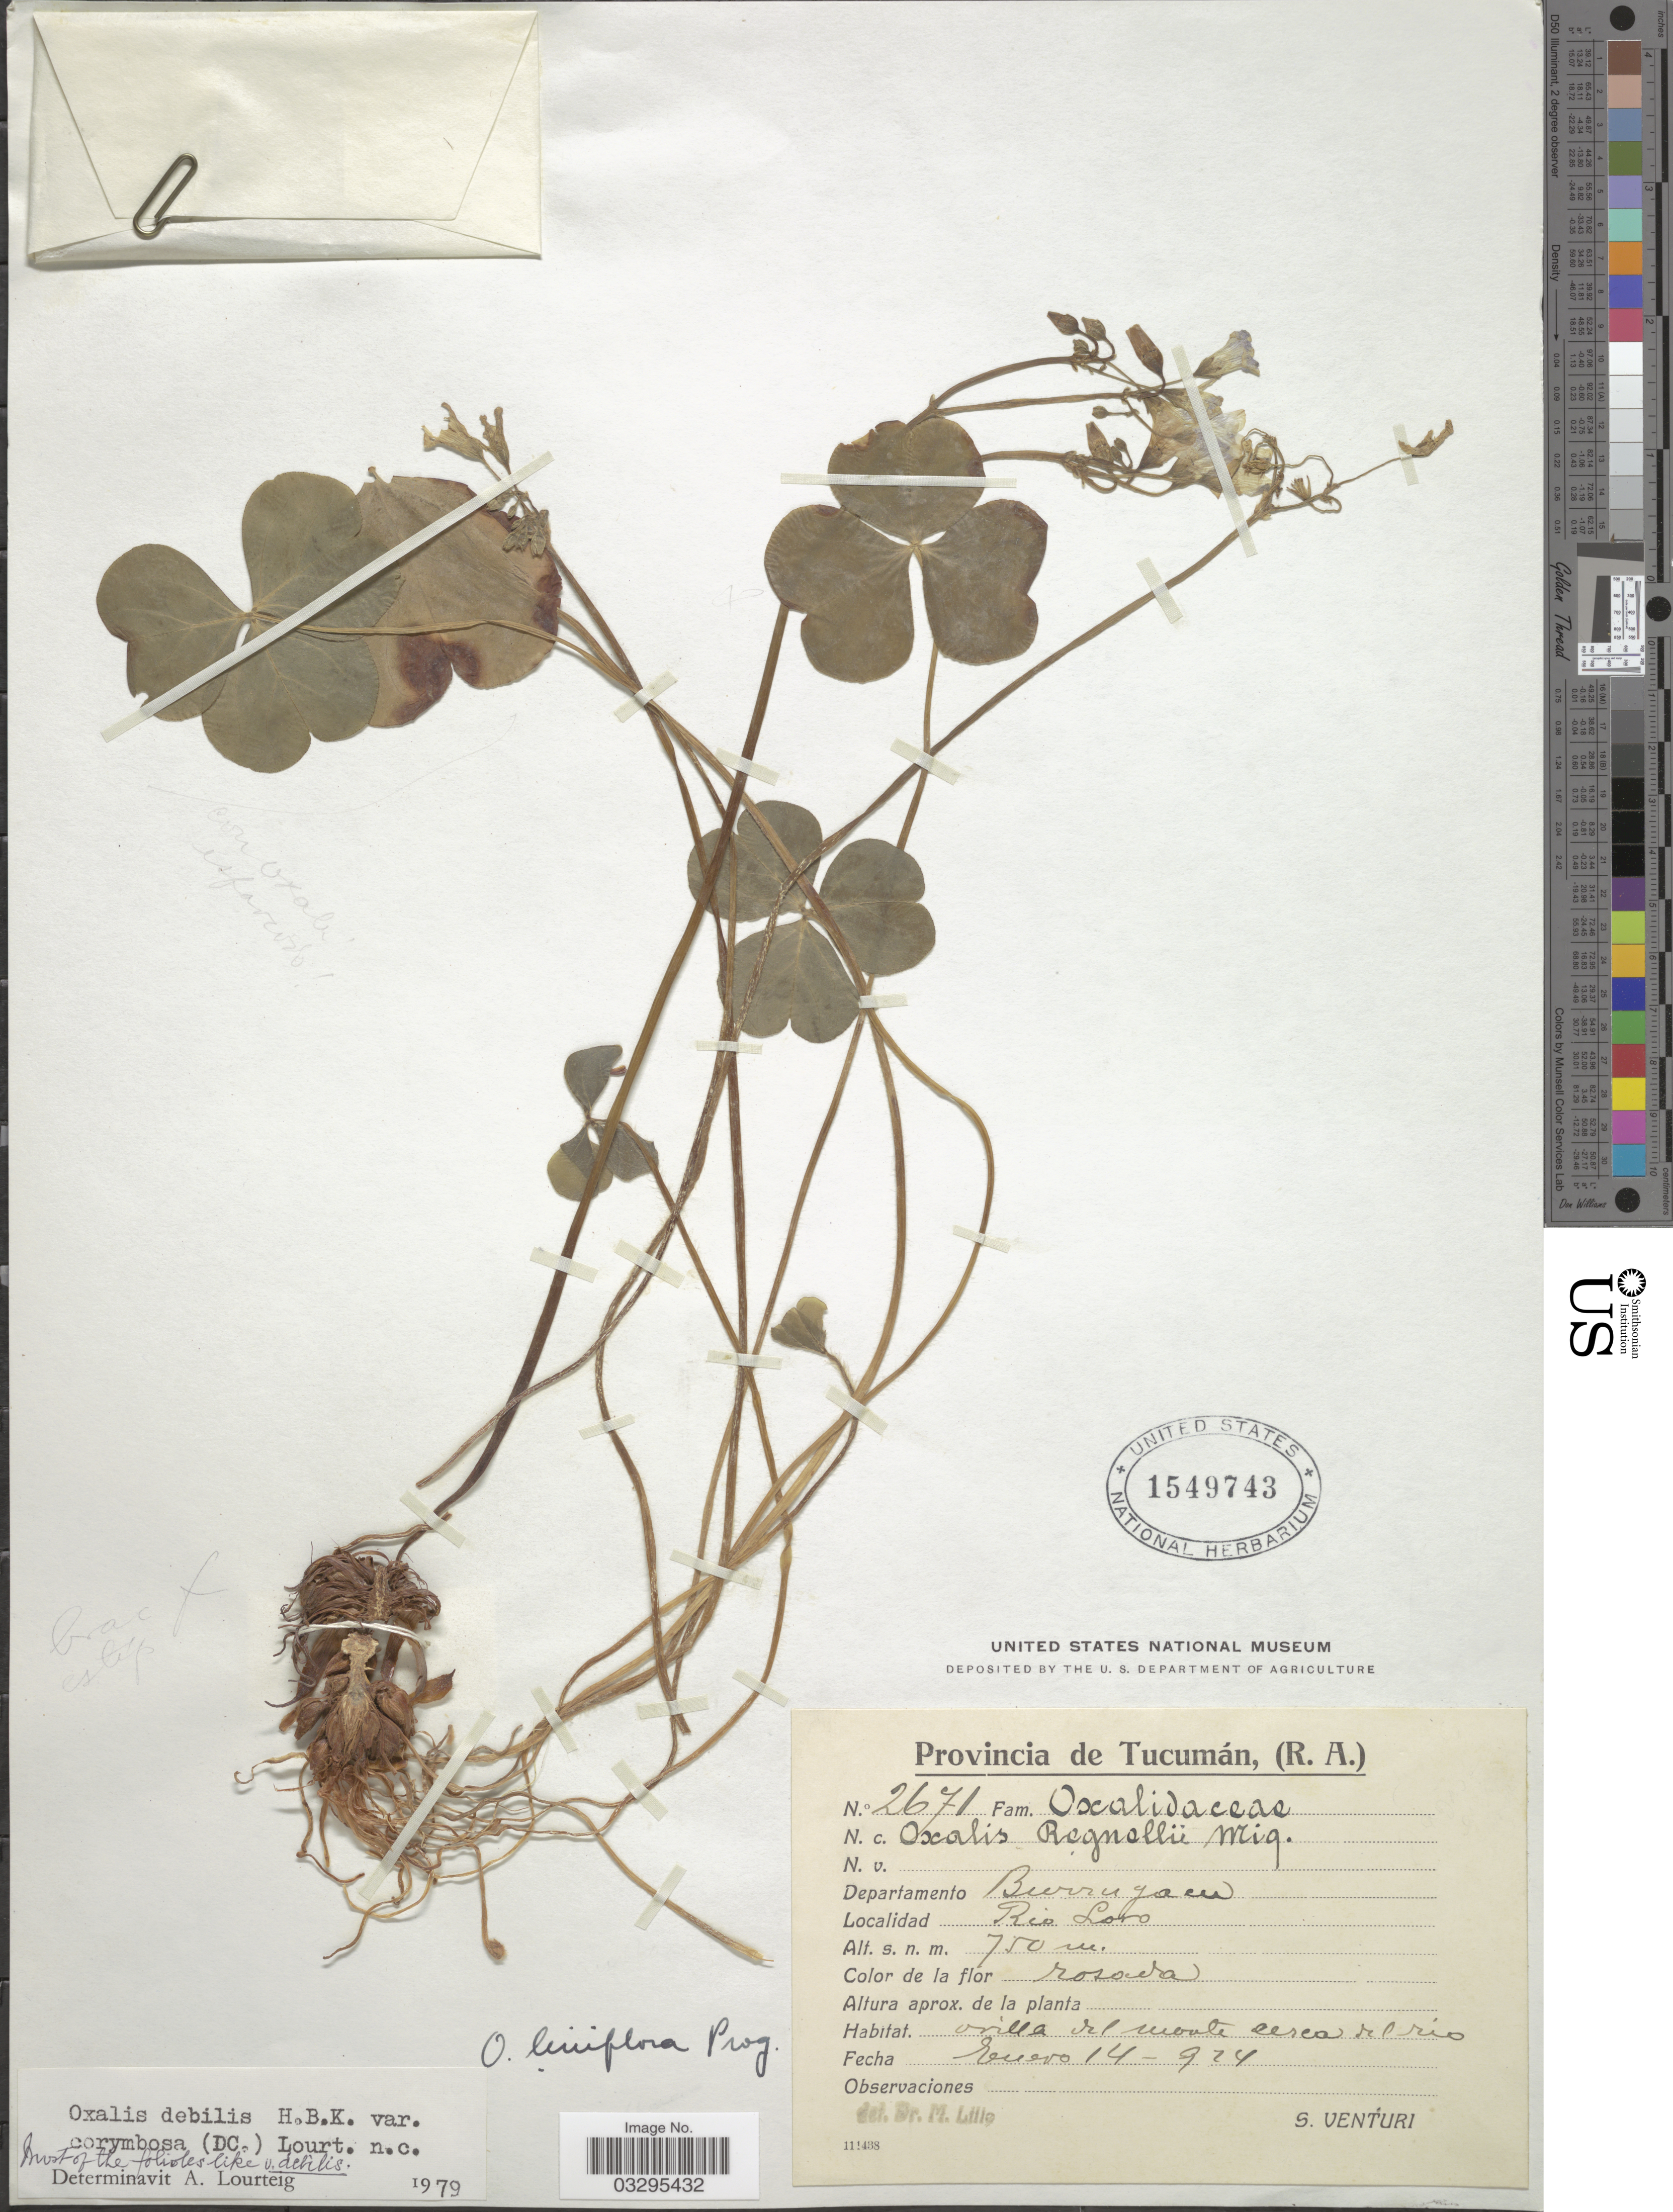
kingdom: Plantae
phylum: Tracheophyta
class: Magnoliopsida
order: Oxalidales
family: Oxalidaceae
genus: Oxalis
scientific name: Oxalis debilis var. corymbosa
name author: (DC.) Lourteig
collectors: S. Venturi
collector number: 2671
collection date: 1924-01-14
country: Argentina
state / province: Tucuman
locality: Departamento Burrigaeu. Rio Loro.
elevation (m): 750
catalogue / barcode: US 1549743